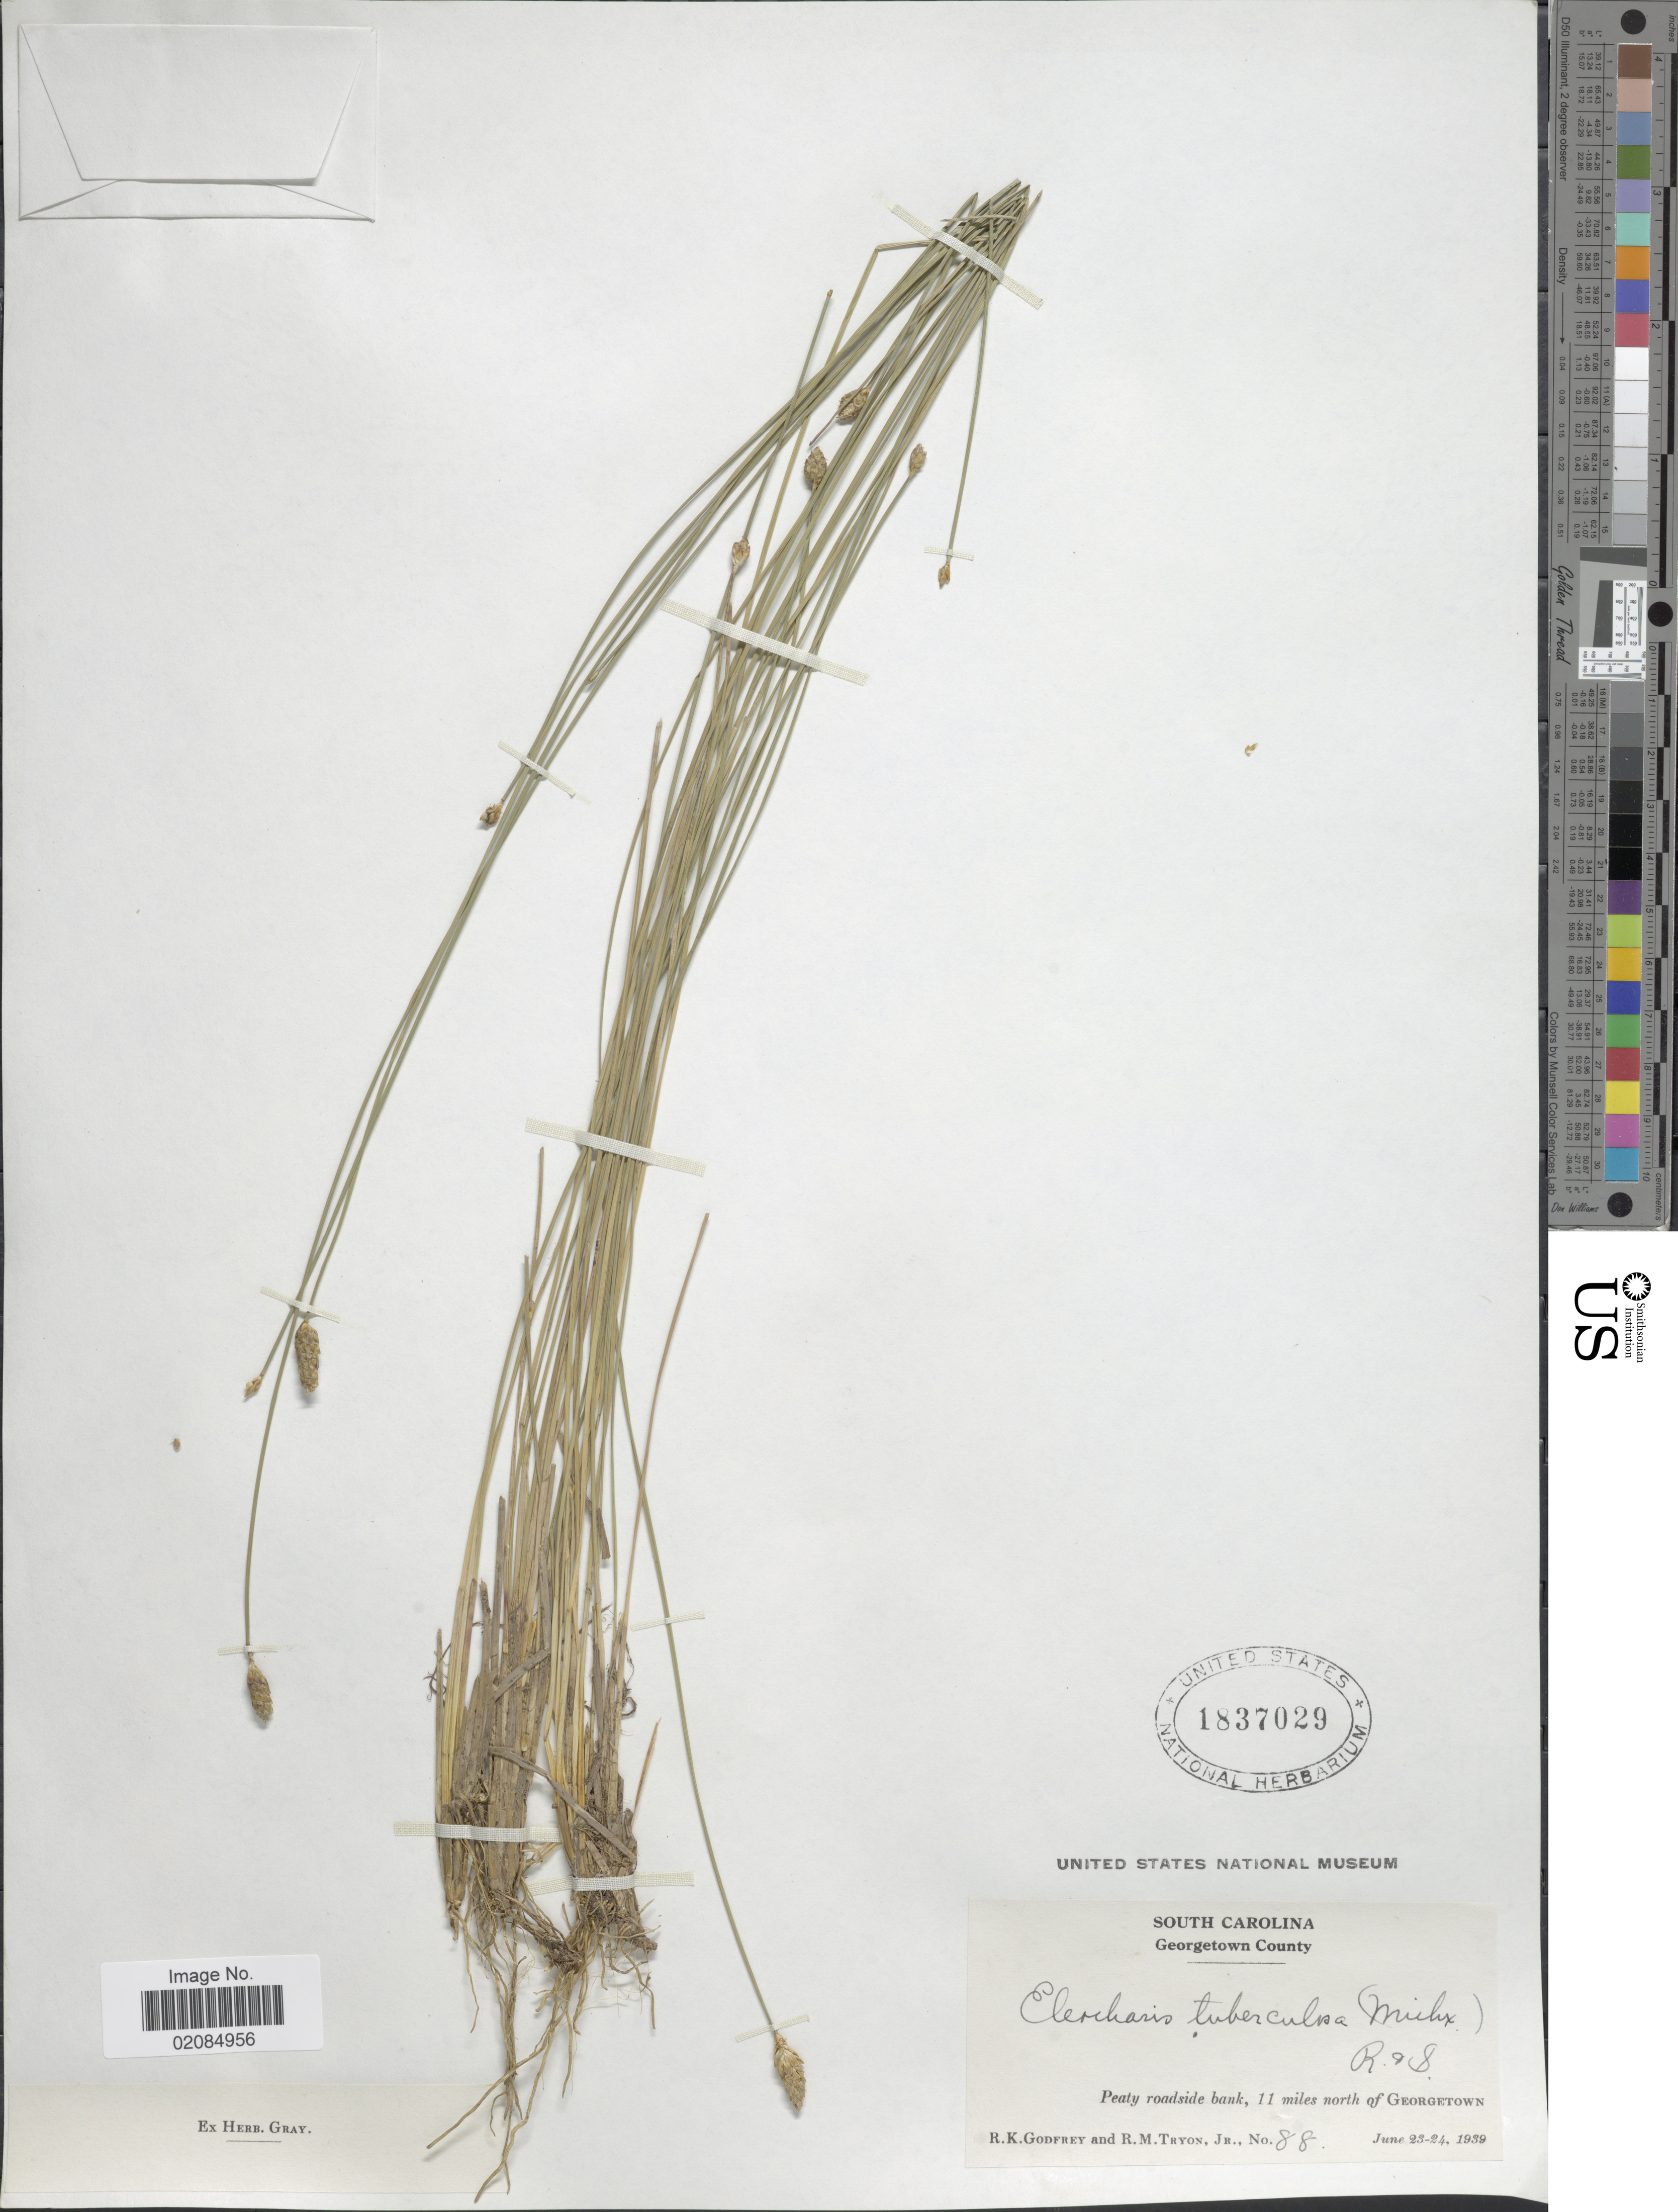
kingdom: Plantae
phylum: Tracheophyta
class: Liliopsida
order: Poales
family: Cyperaceae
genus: Eleocharis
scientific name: Eleocharis tuberculosa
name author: (Michx.) Roem. & Schult.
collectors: R. K. Godfrey & R. M. Tryon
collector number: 88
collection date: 1939-06-23/1939-06-24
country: United States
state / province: South Carolina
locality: Georgetown County. Peaty roadside bank, 11 miles north of Georgetown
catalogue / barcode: US 1837029